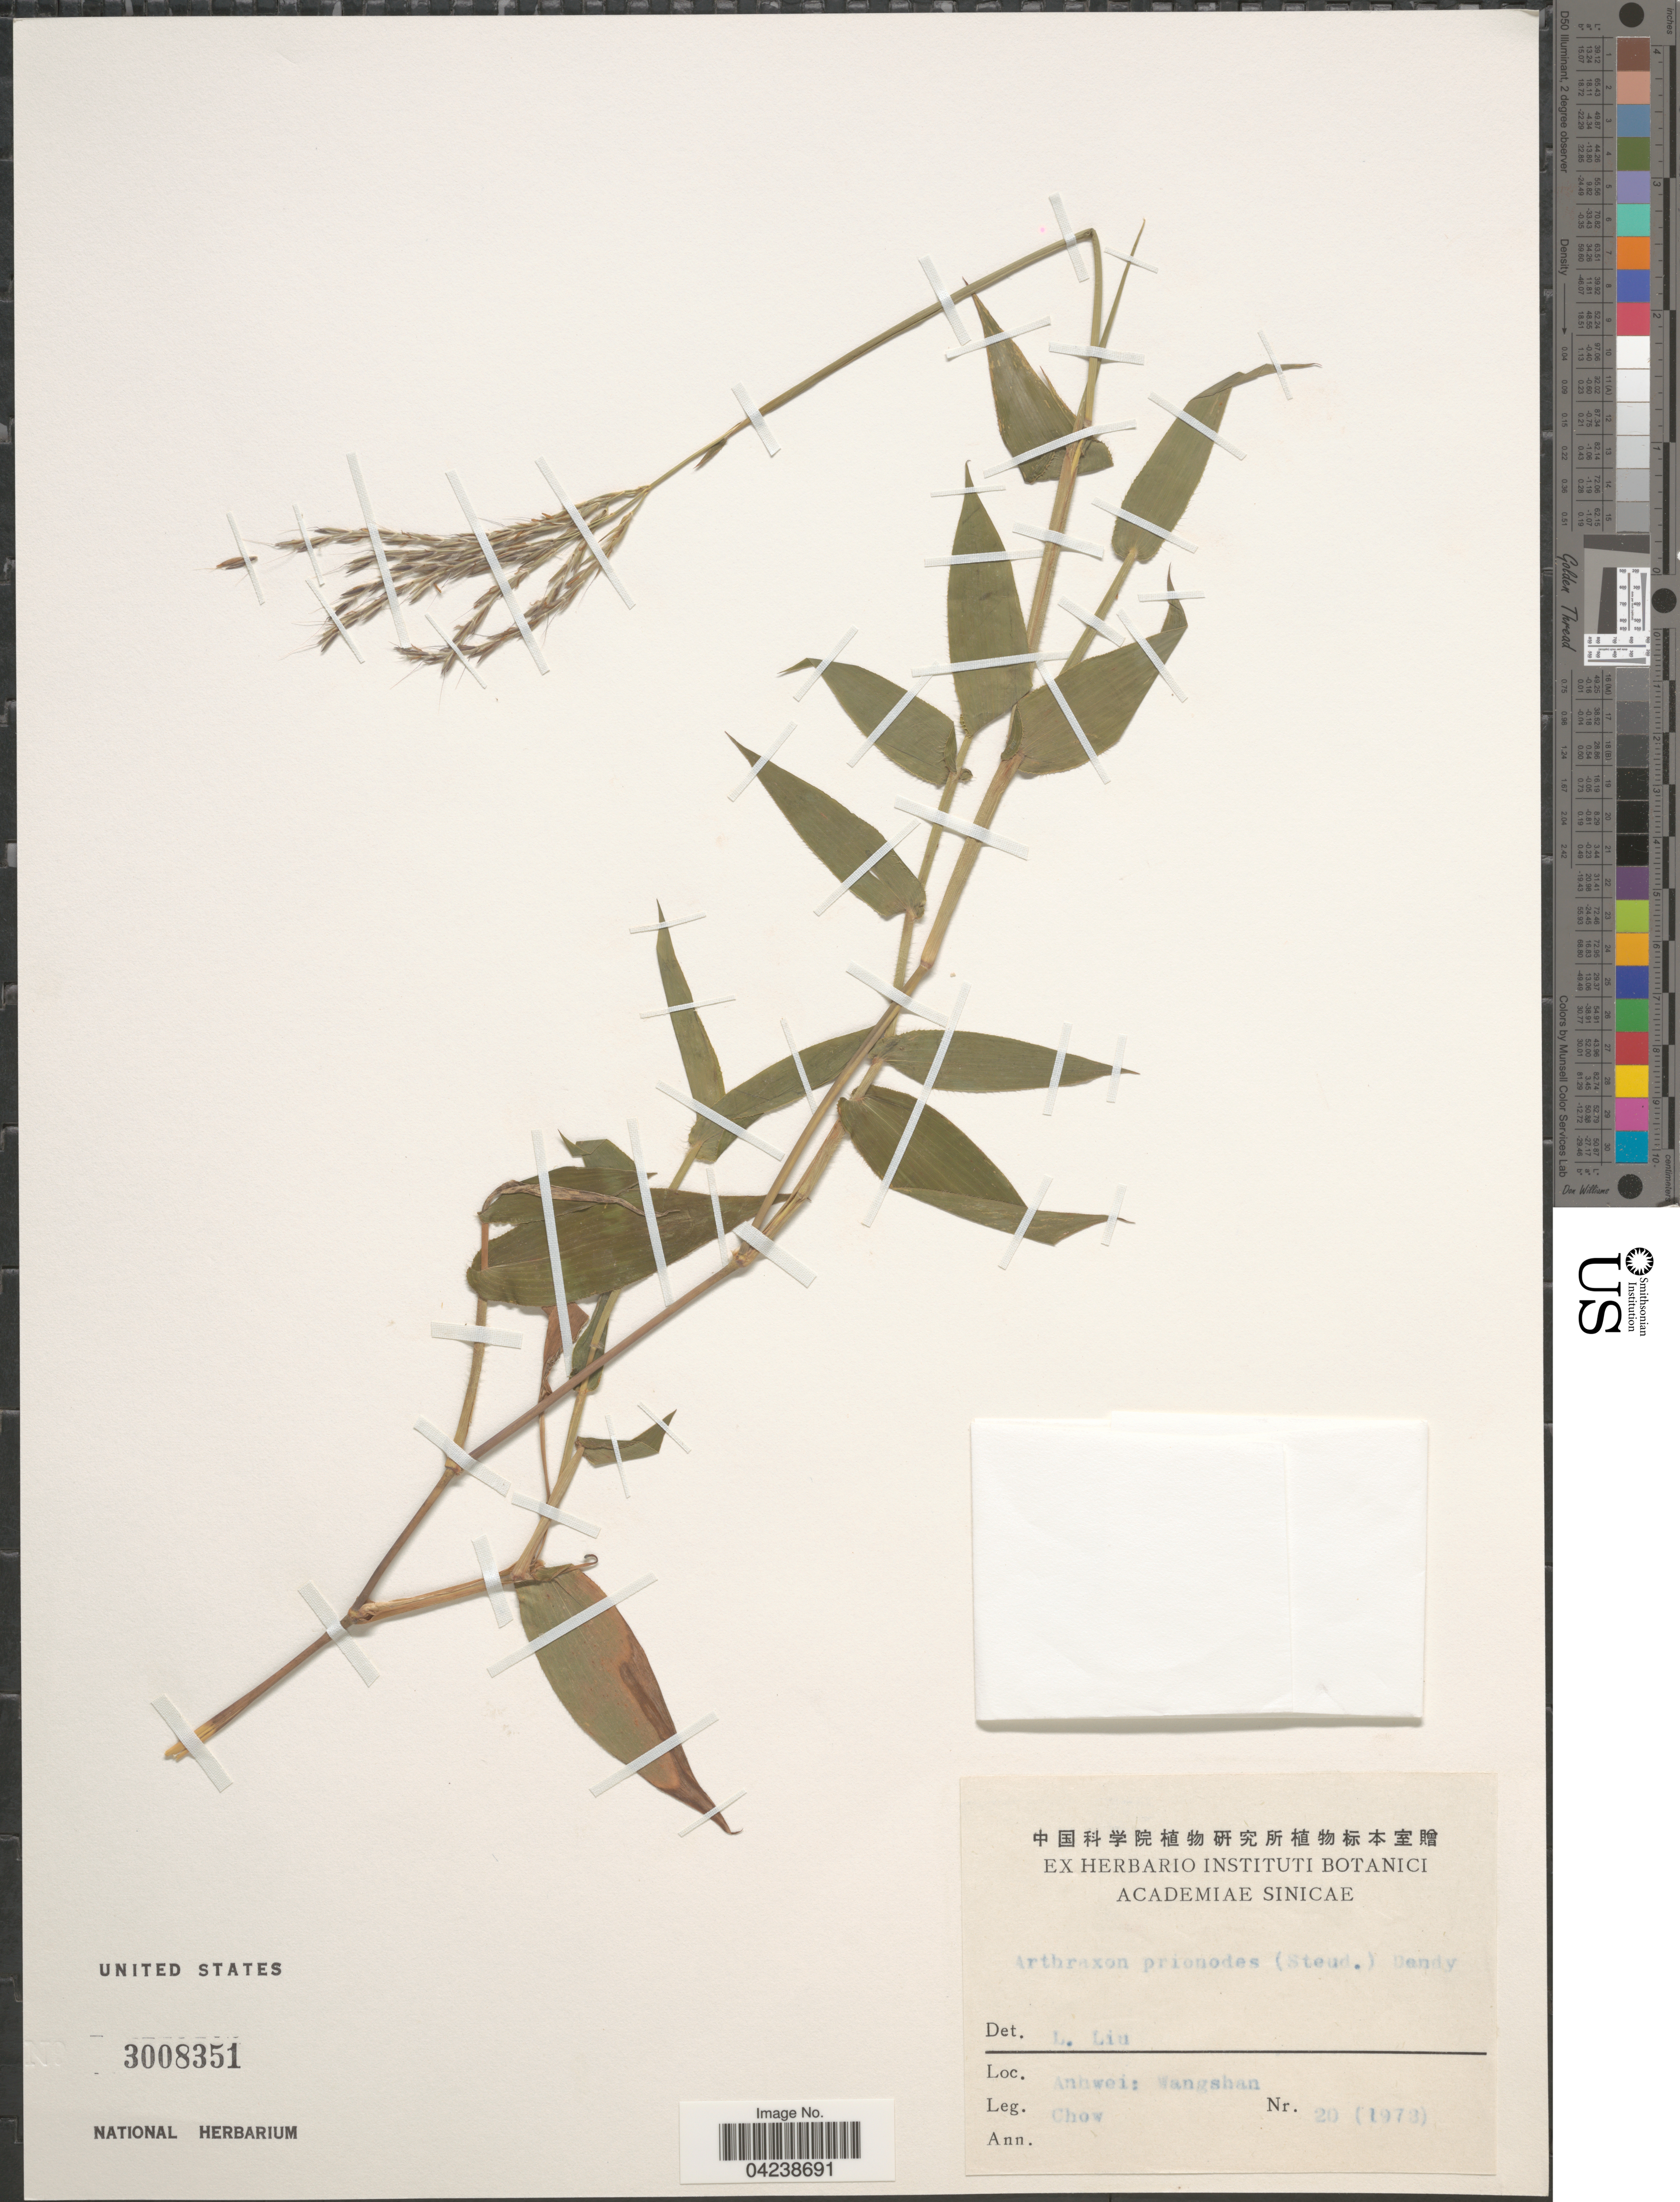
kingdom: Plantae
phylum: Tracheophyta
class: Liliopsida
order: Poales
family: Poaceae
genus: Arthraxon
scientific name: Arthraxon prionodes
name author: (Steud.) Dandy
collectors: Chow, --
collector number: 20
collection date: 1978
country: China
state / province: Anhui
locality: Anhwei: Wangshan.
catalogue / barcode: US 3008351